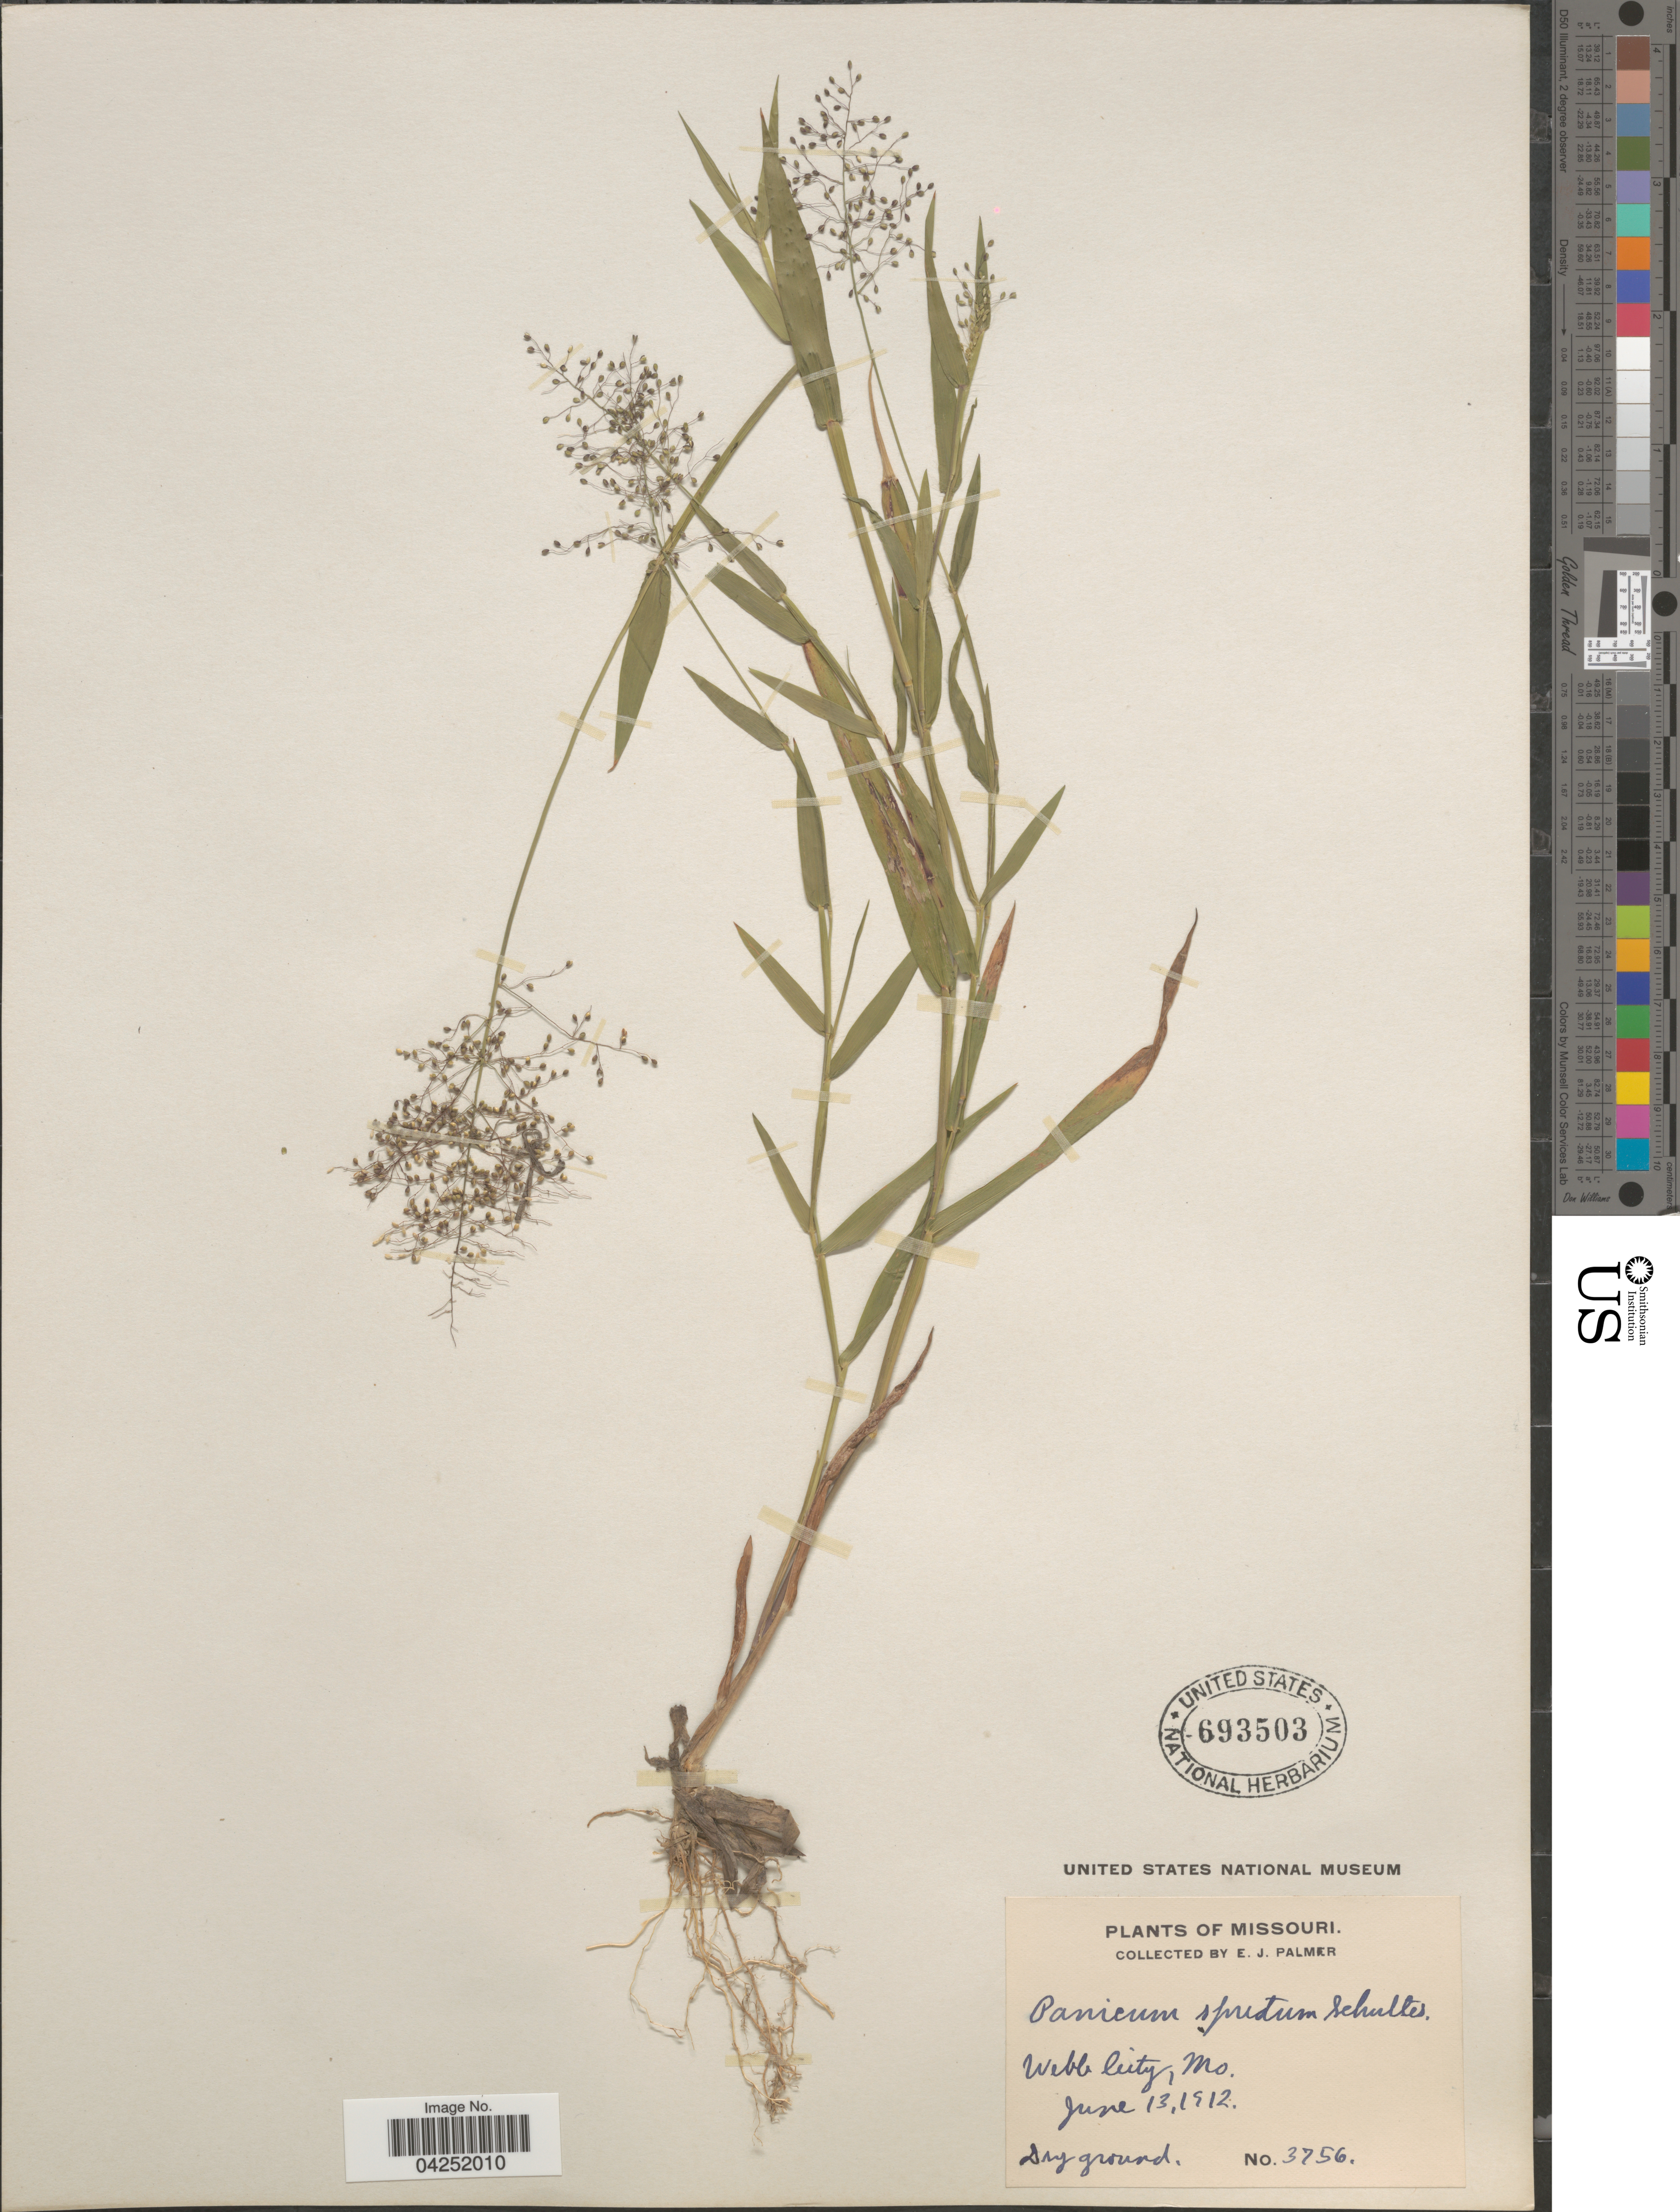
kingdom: Plantae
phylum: Tracheophyta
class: Liliopsida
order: Poales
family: Poaceae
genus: Dichanthelium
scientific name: Dichanthelium acuminatum var. lindheimeri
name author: (Nash) Gould & C.A. Clark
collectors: E. J. Palmer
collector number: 3756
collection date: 1912-06-13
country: United States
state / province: Missouri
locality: Webb City.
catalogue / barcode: US 693503